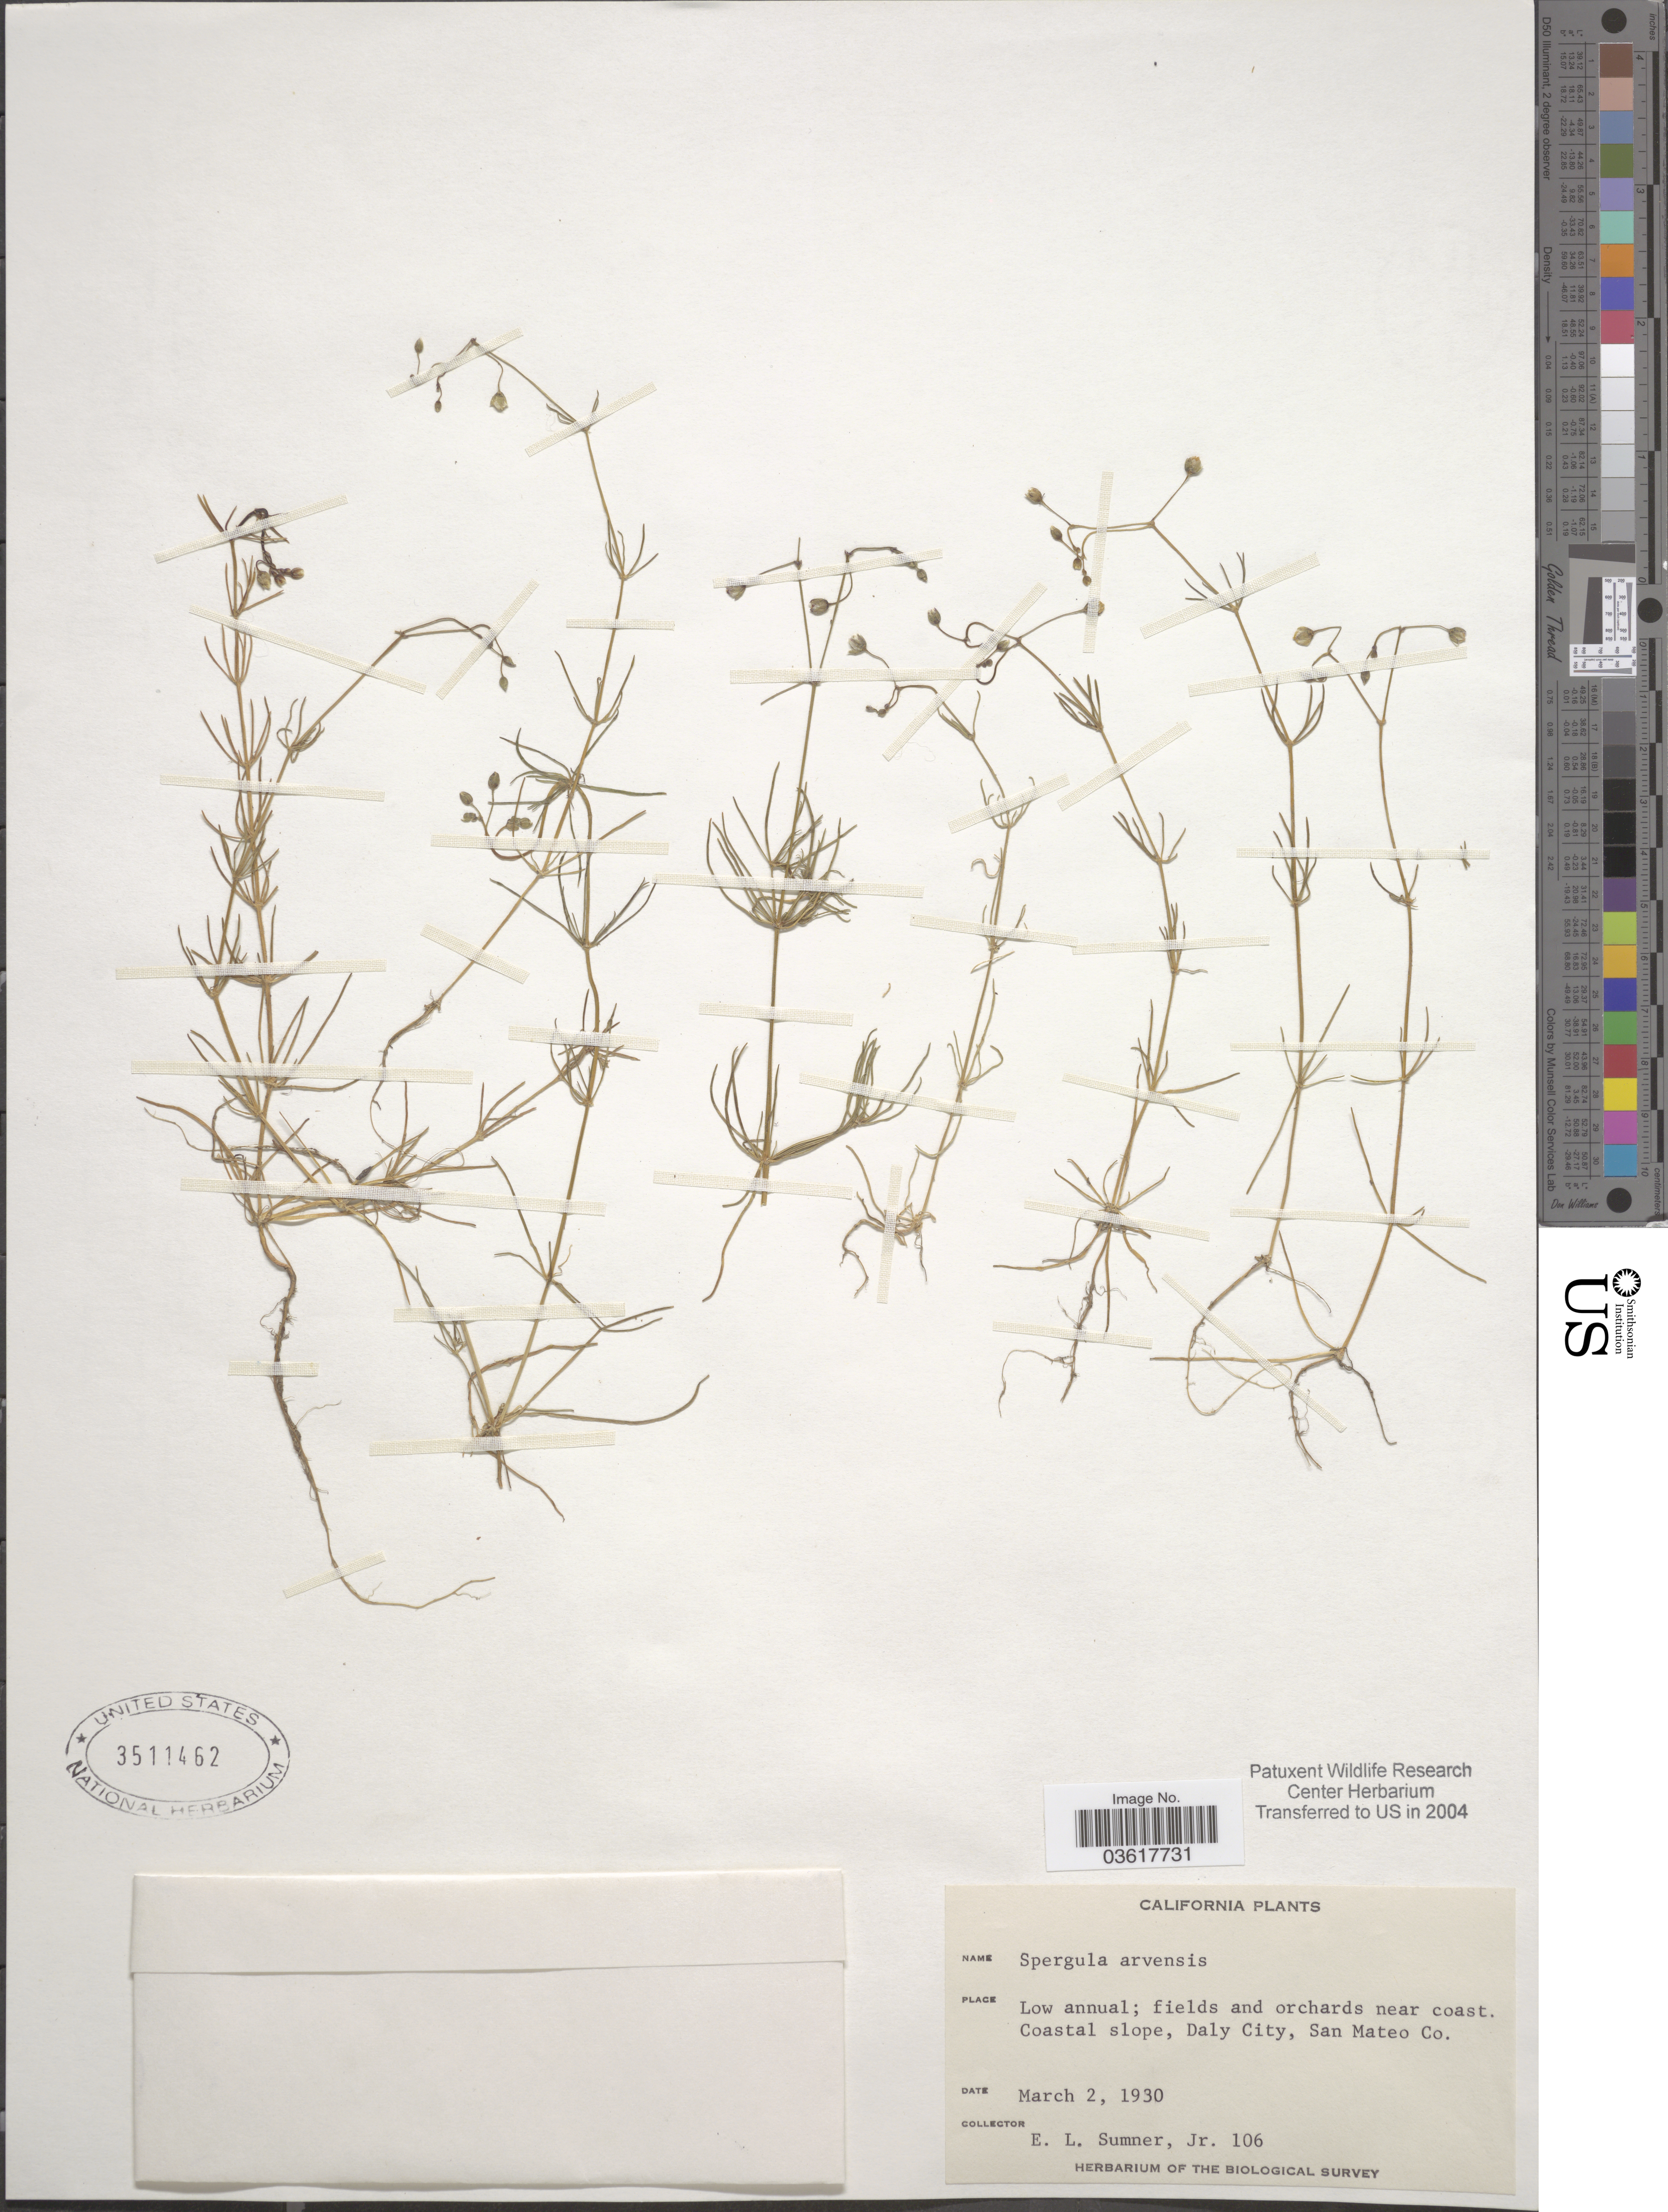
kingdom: Plantae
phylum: Tracheophyta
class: Magnoliopsida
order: Caryophyllales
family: Caryophyllaceae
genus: Spergula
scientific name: Spergula arvensis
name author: L.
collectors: E. Sumner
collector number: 106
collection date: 1930-03-02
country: United States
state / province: California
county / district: San Mateo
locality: Fields and orchards near coast. Coastal slope, Daly City, San Mateo Co.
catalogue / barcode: US 3511462